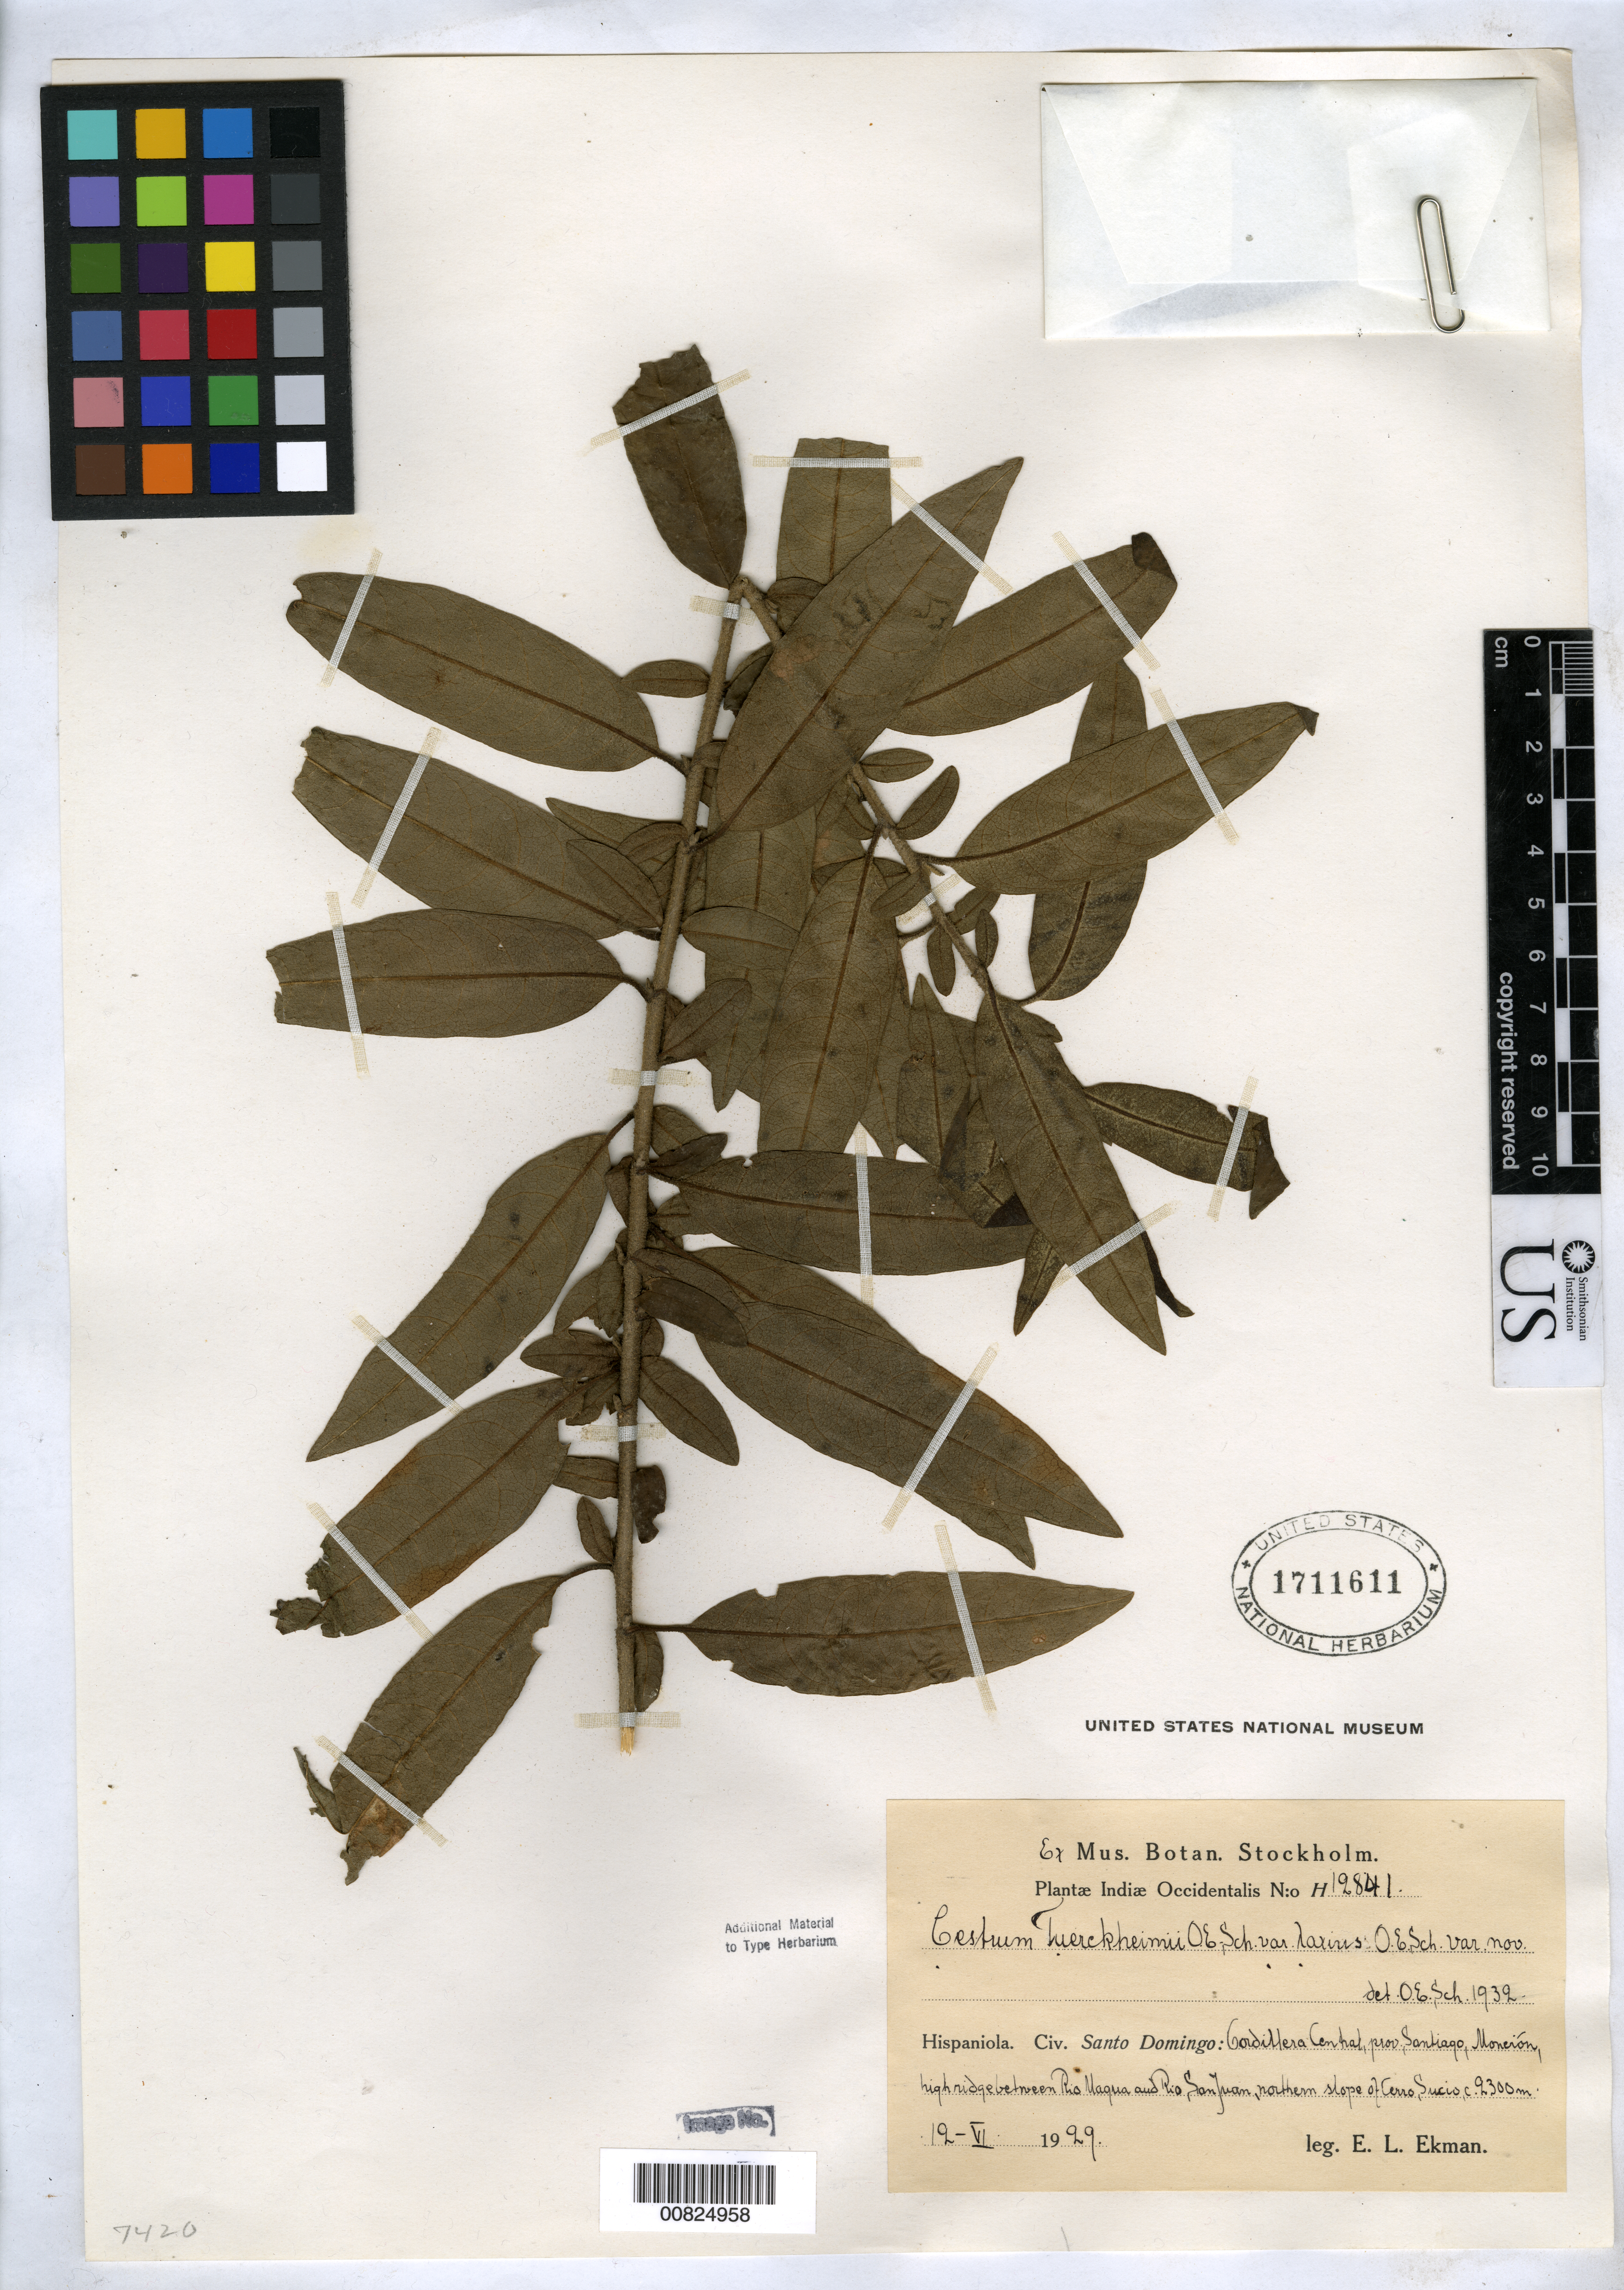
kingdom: Plantae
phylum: Tracheophyta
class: Magnoliopsida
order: Solanales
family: Solanaceae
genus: Cestrum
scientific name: Cestrum tuerckheimii var. laxius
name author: O.E. Schulz ex O.C. Schmidt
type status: Isotype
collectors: E. L. Ekman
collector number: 12841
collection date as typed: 12 Jun 1929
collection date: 1929-06-12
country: Dominican Republic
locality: Hispaniola. Santa Domingo.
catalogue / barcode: US 1711611